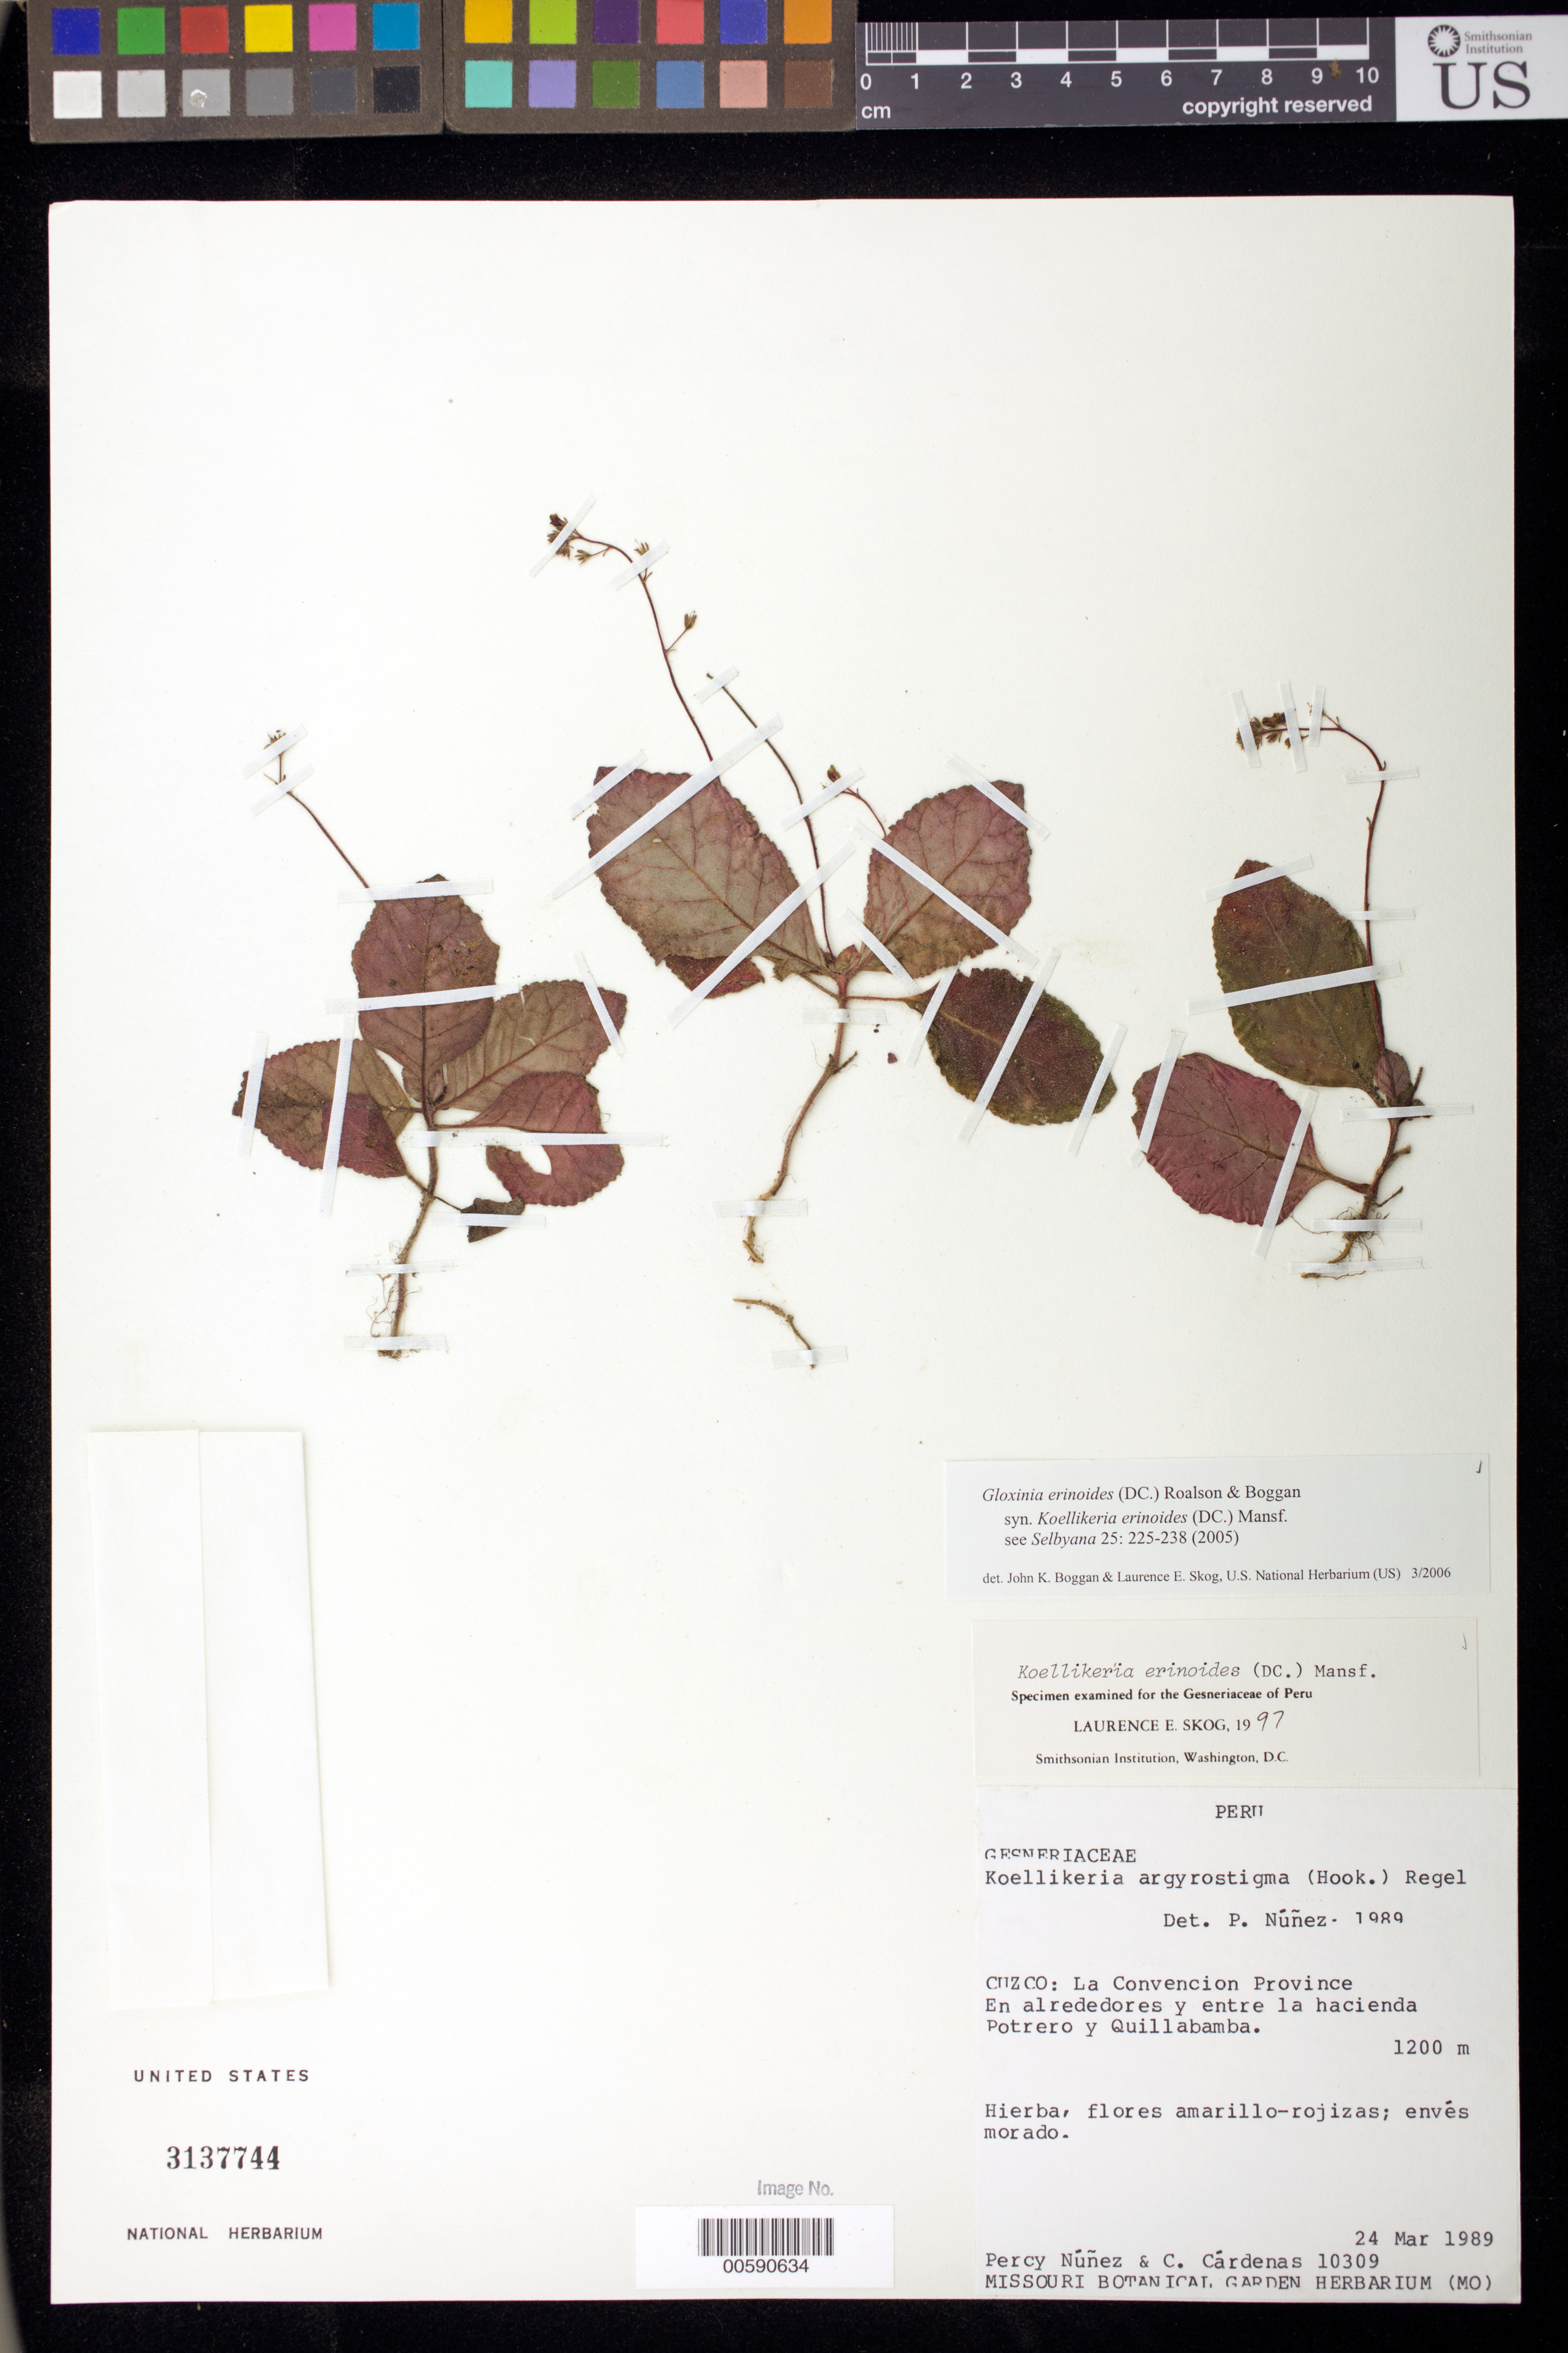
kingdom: Plantae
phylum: Tracheophyta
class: Magnoliopsida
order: Lamiales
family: Gesneriaceae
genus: Gloxinia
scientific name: Gloxinia erinoides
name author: (DC.) Roalson & Boggan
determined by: Boggan, J. K.; Skog, L. E.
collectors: P. Núñez V. & C. Cardenas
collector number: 10309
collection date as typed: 24 Mar 1989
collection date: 1989-03-24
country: Peru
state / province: Cusco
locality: Prov. La Convencion; en alrededores y entre la hacienda Potrero y Quillabamba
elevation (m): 1200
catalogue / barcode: US 3137744